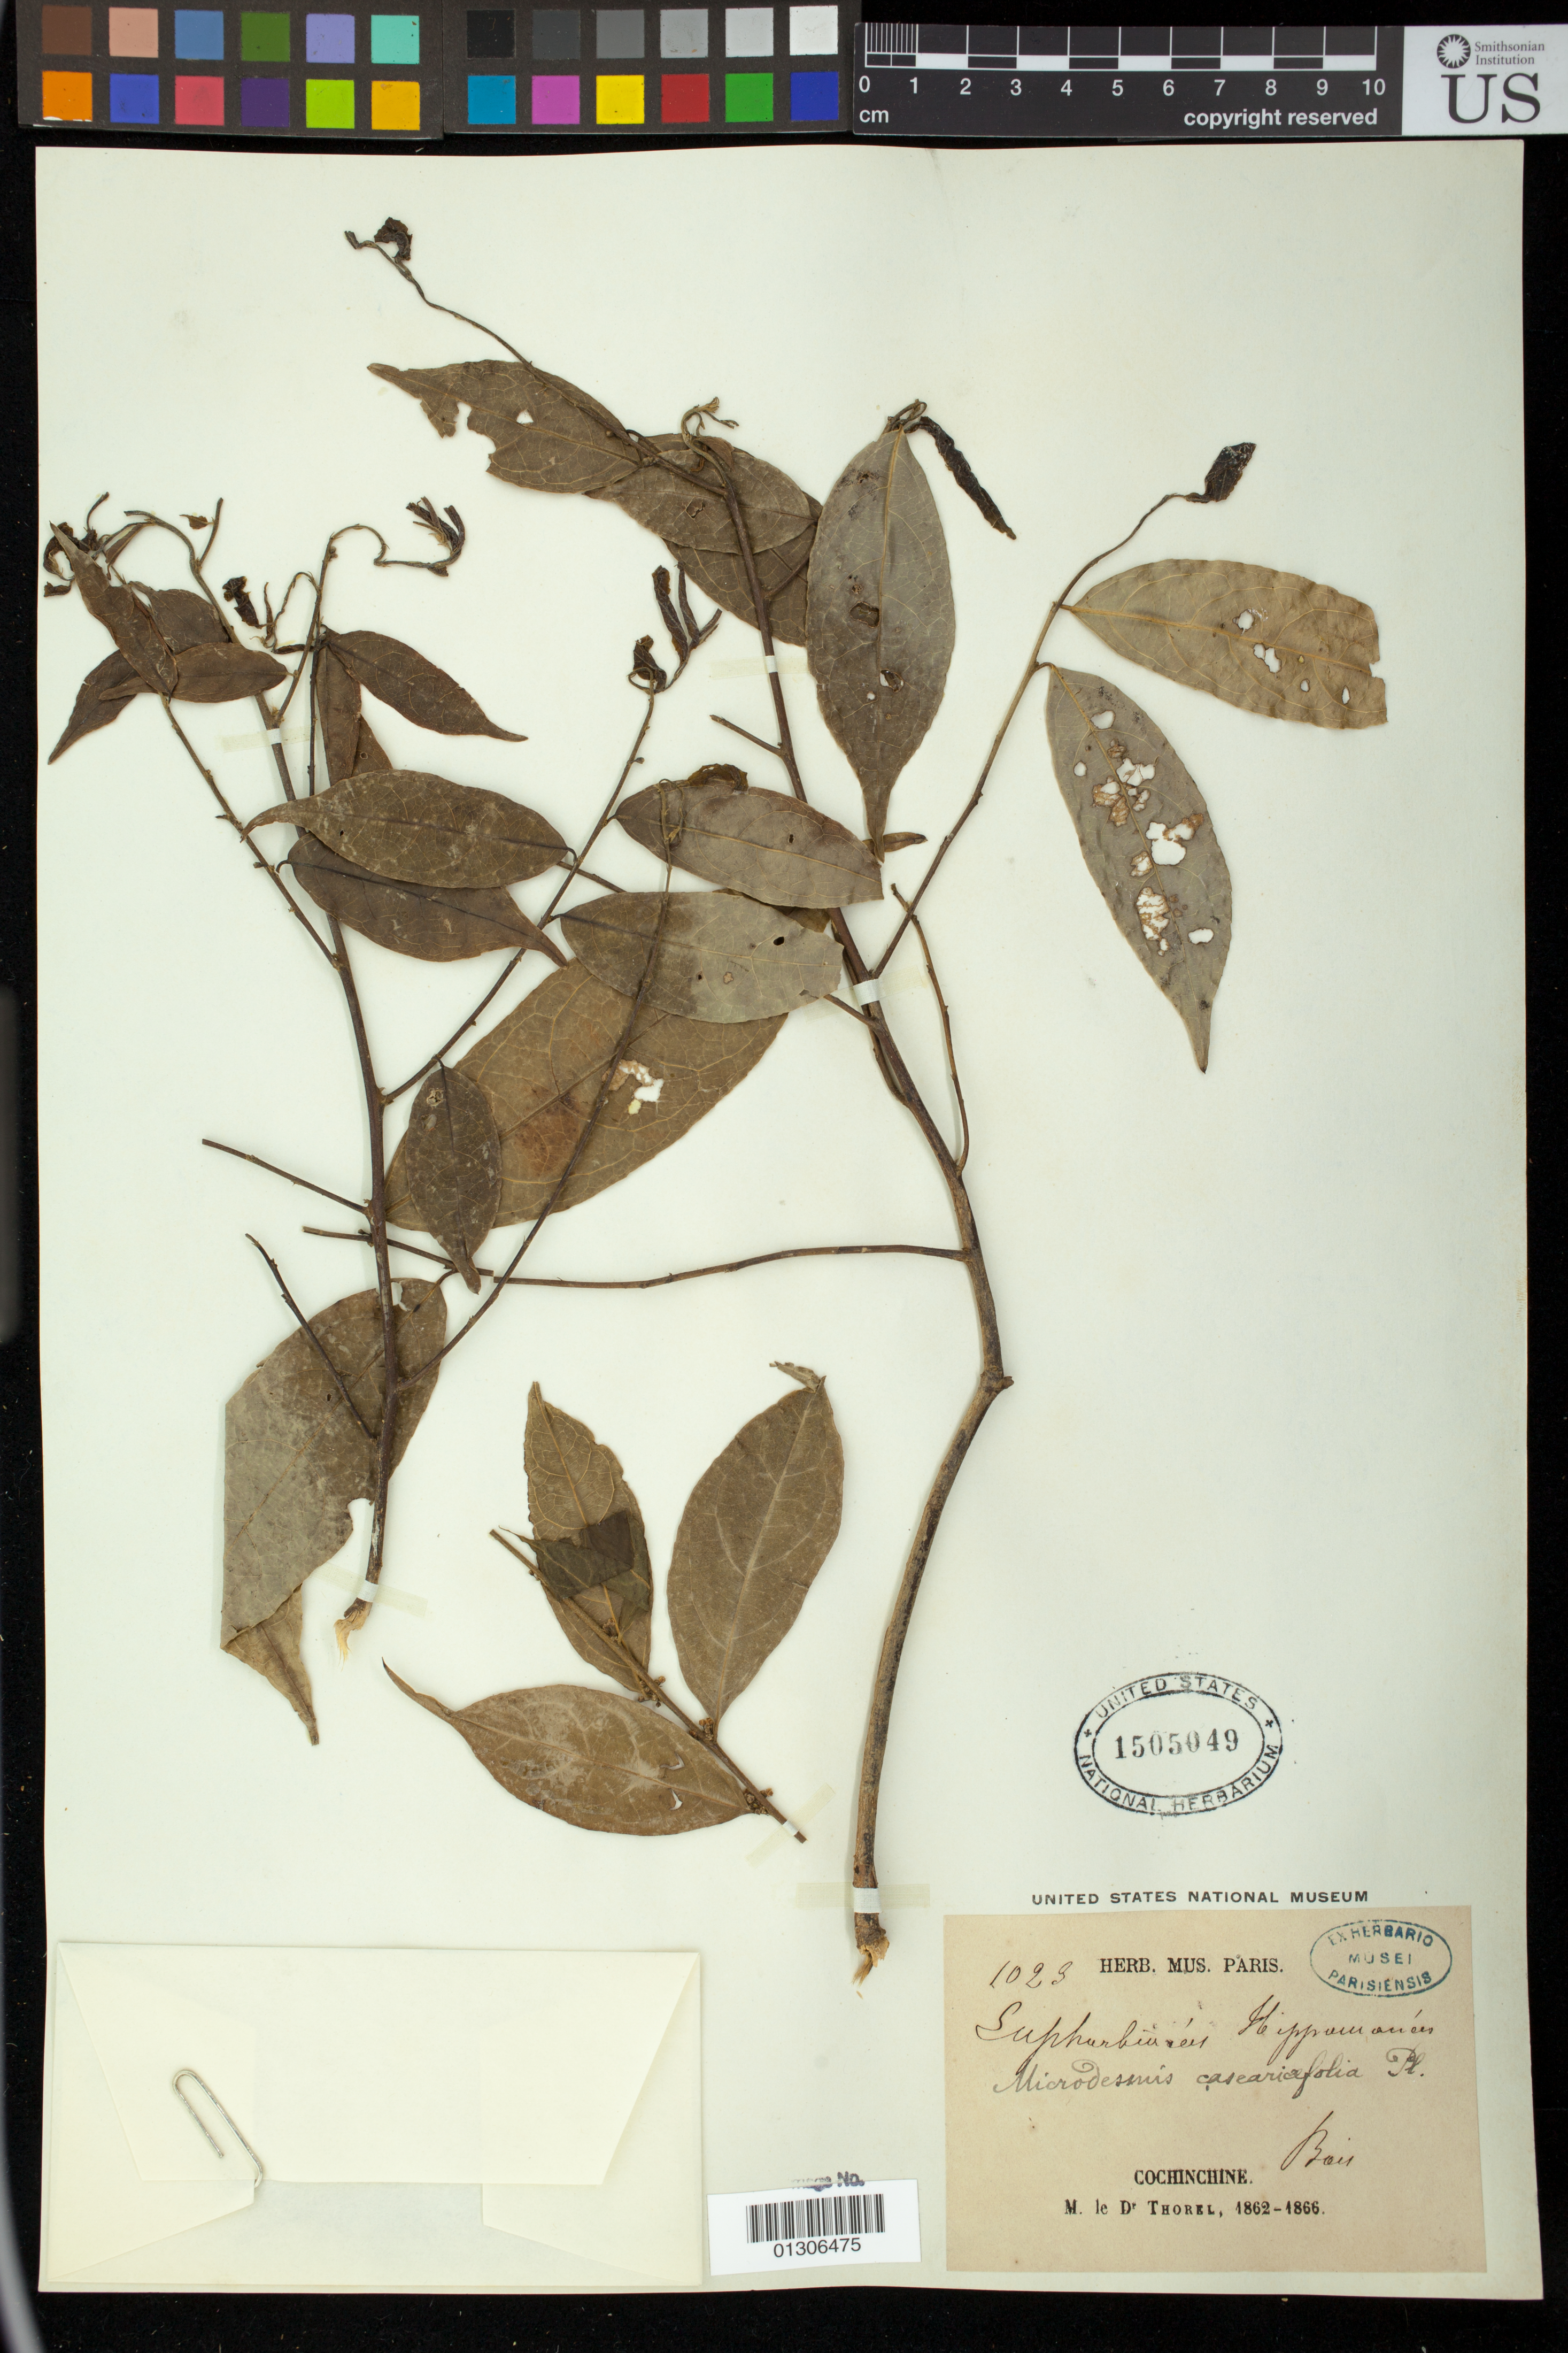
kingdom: Plantae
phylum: Tracheophyta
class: Magnoliopsida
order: Malpighiales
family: Pandaceae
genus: Microdesmis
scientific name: Microdesmis casearifolia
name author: Planch. & Hook.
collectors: C. Thorel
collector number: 1023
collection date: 1862/1866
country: Vietnam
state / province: Cochinchine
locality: Bais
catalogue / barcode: US 1505049